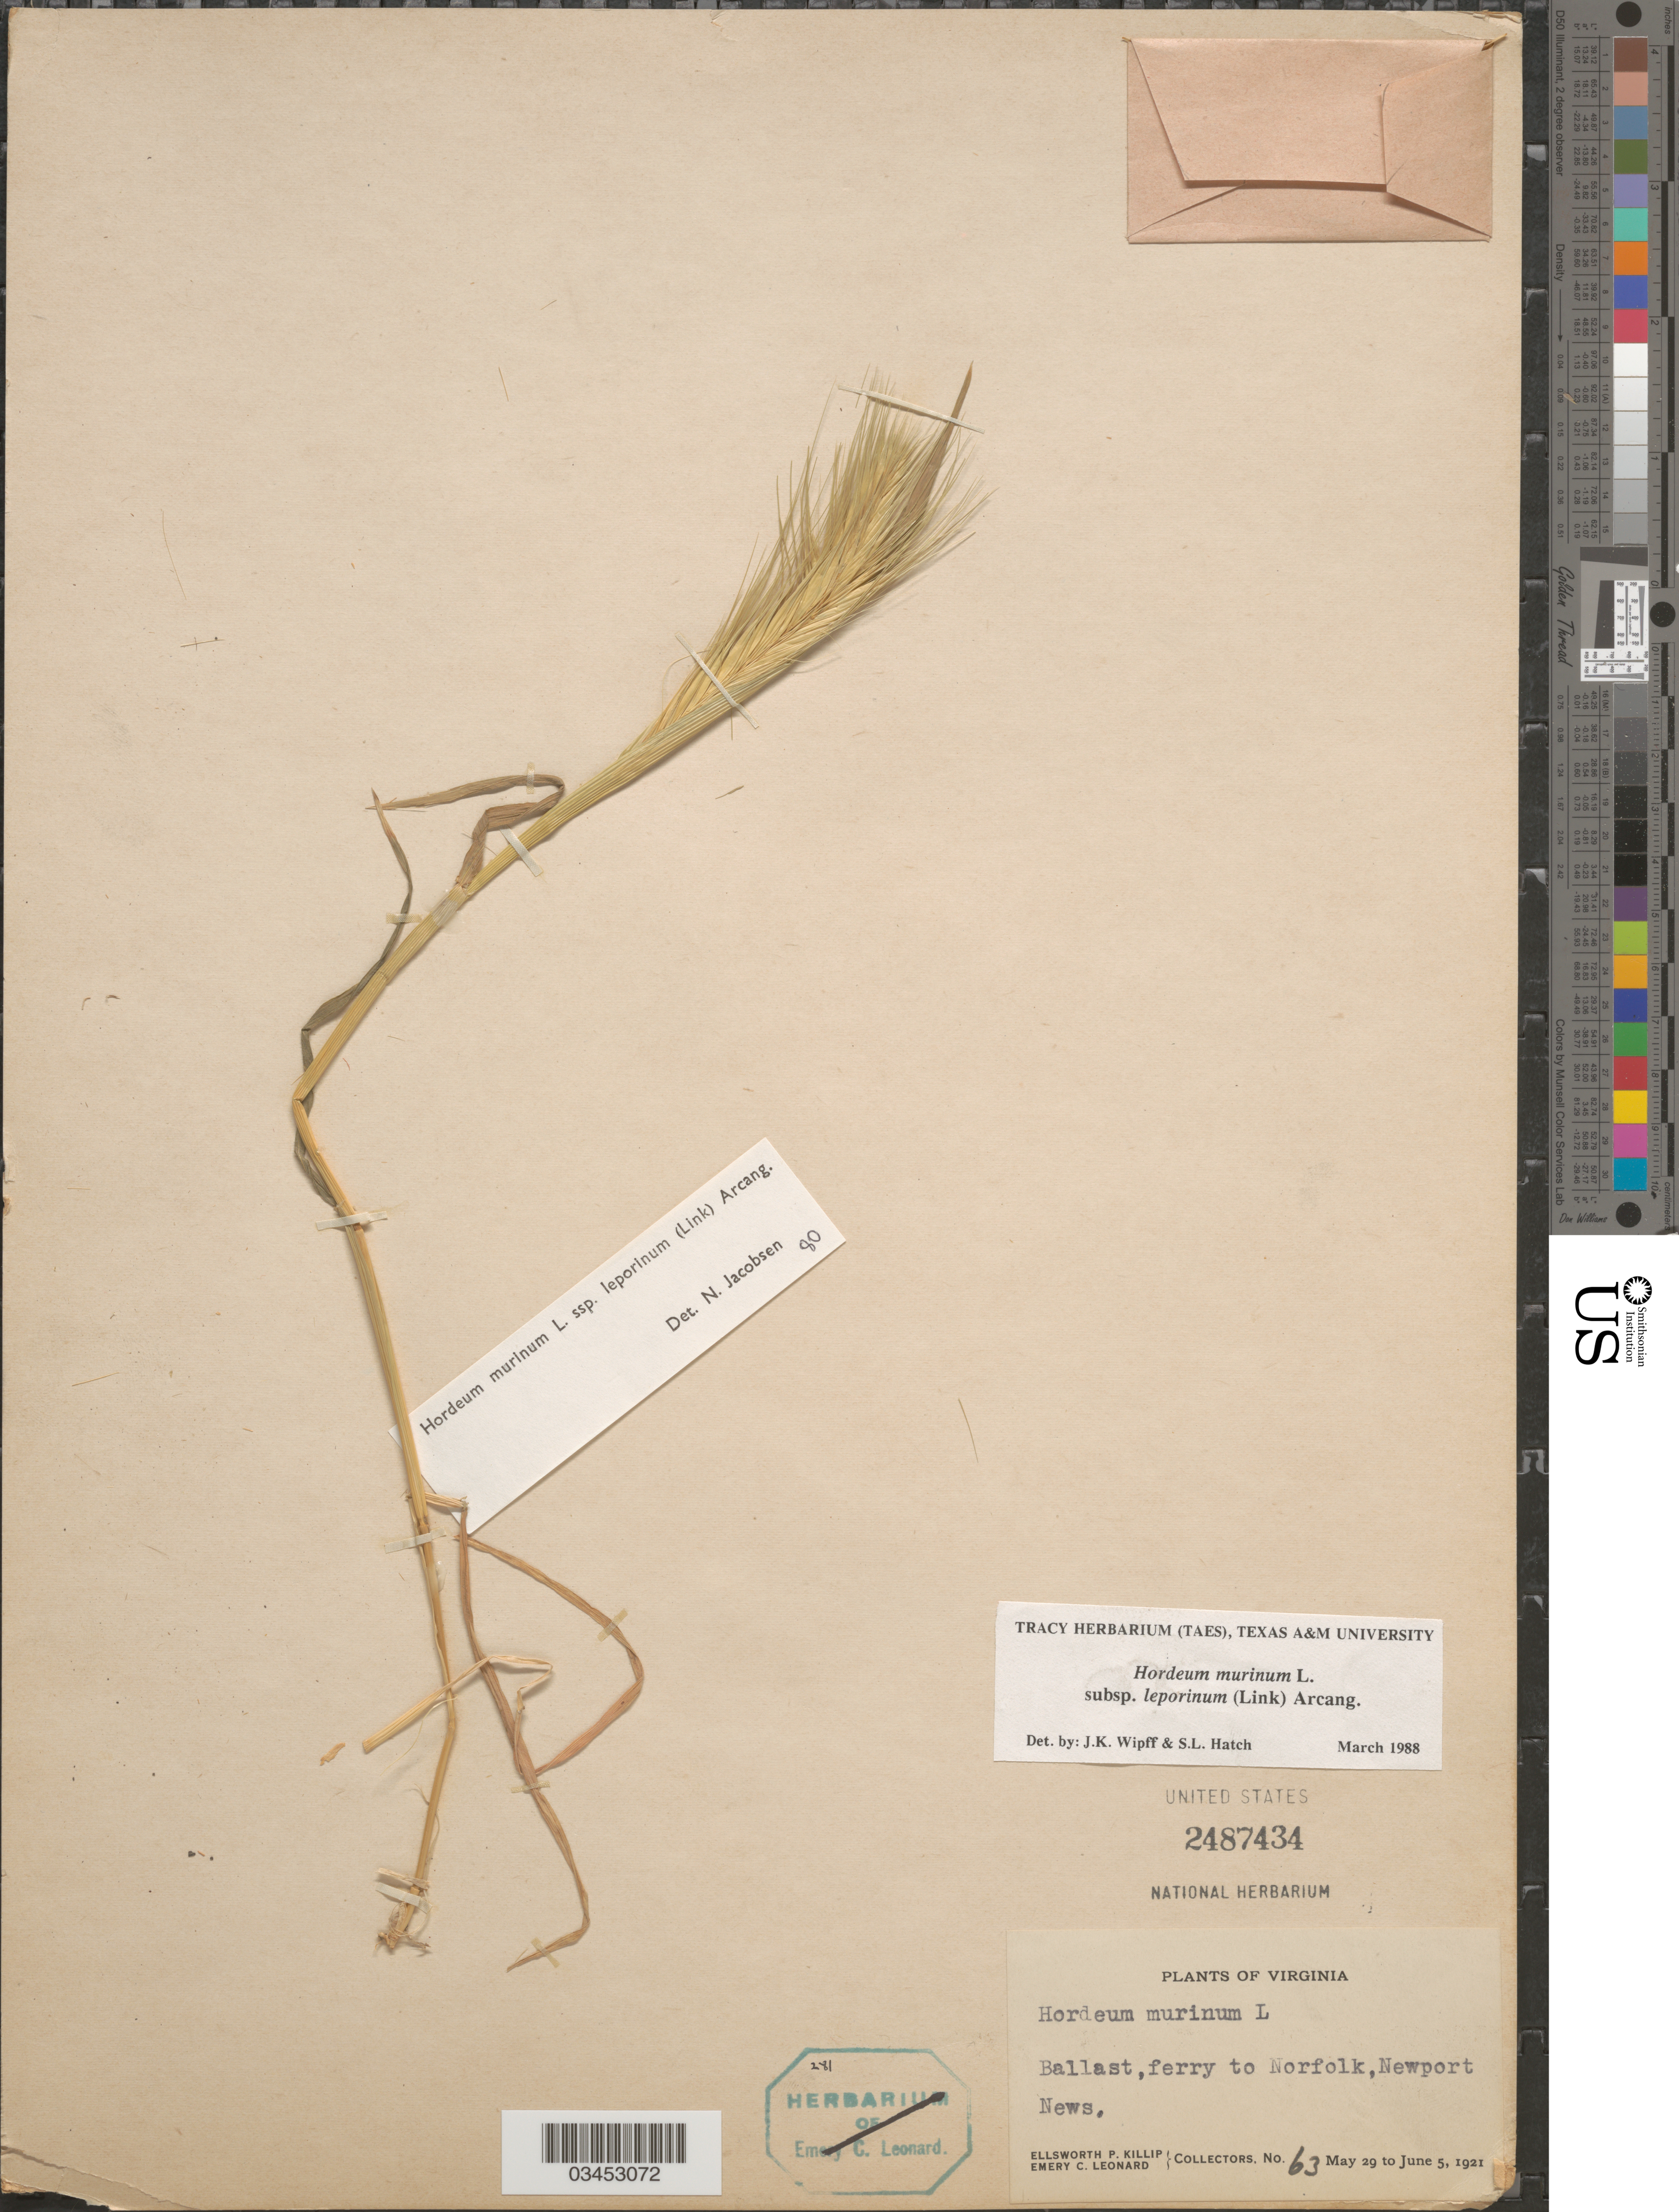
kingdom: Plantae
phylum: Tracheophyta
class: Liliopsida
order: Poales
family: Poaceae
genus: Hordeum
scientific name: Hordeum murinum subsp. leporinum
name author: (Link) Arcang.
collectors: E. P. Killip & E. C. Leonard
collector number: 63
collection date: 1921-05-29/1921-06-05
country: United States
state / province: Virginia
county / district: City of Newport News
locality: Ballast, ferry to Norfolk, Newport News.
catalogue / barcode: US 2487434